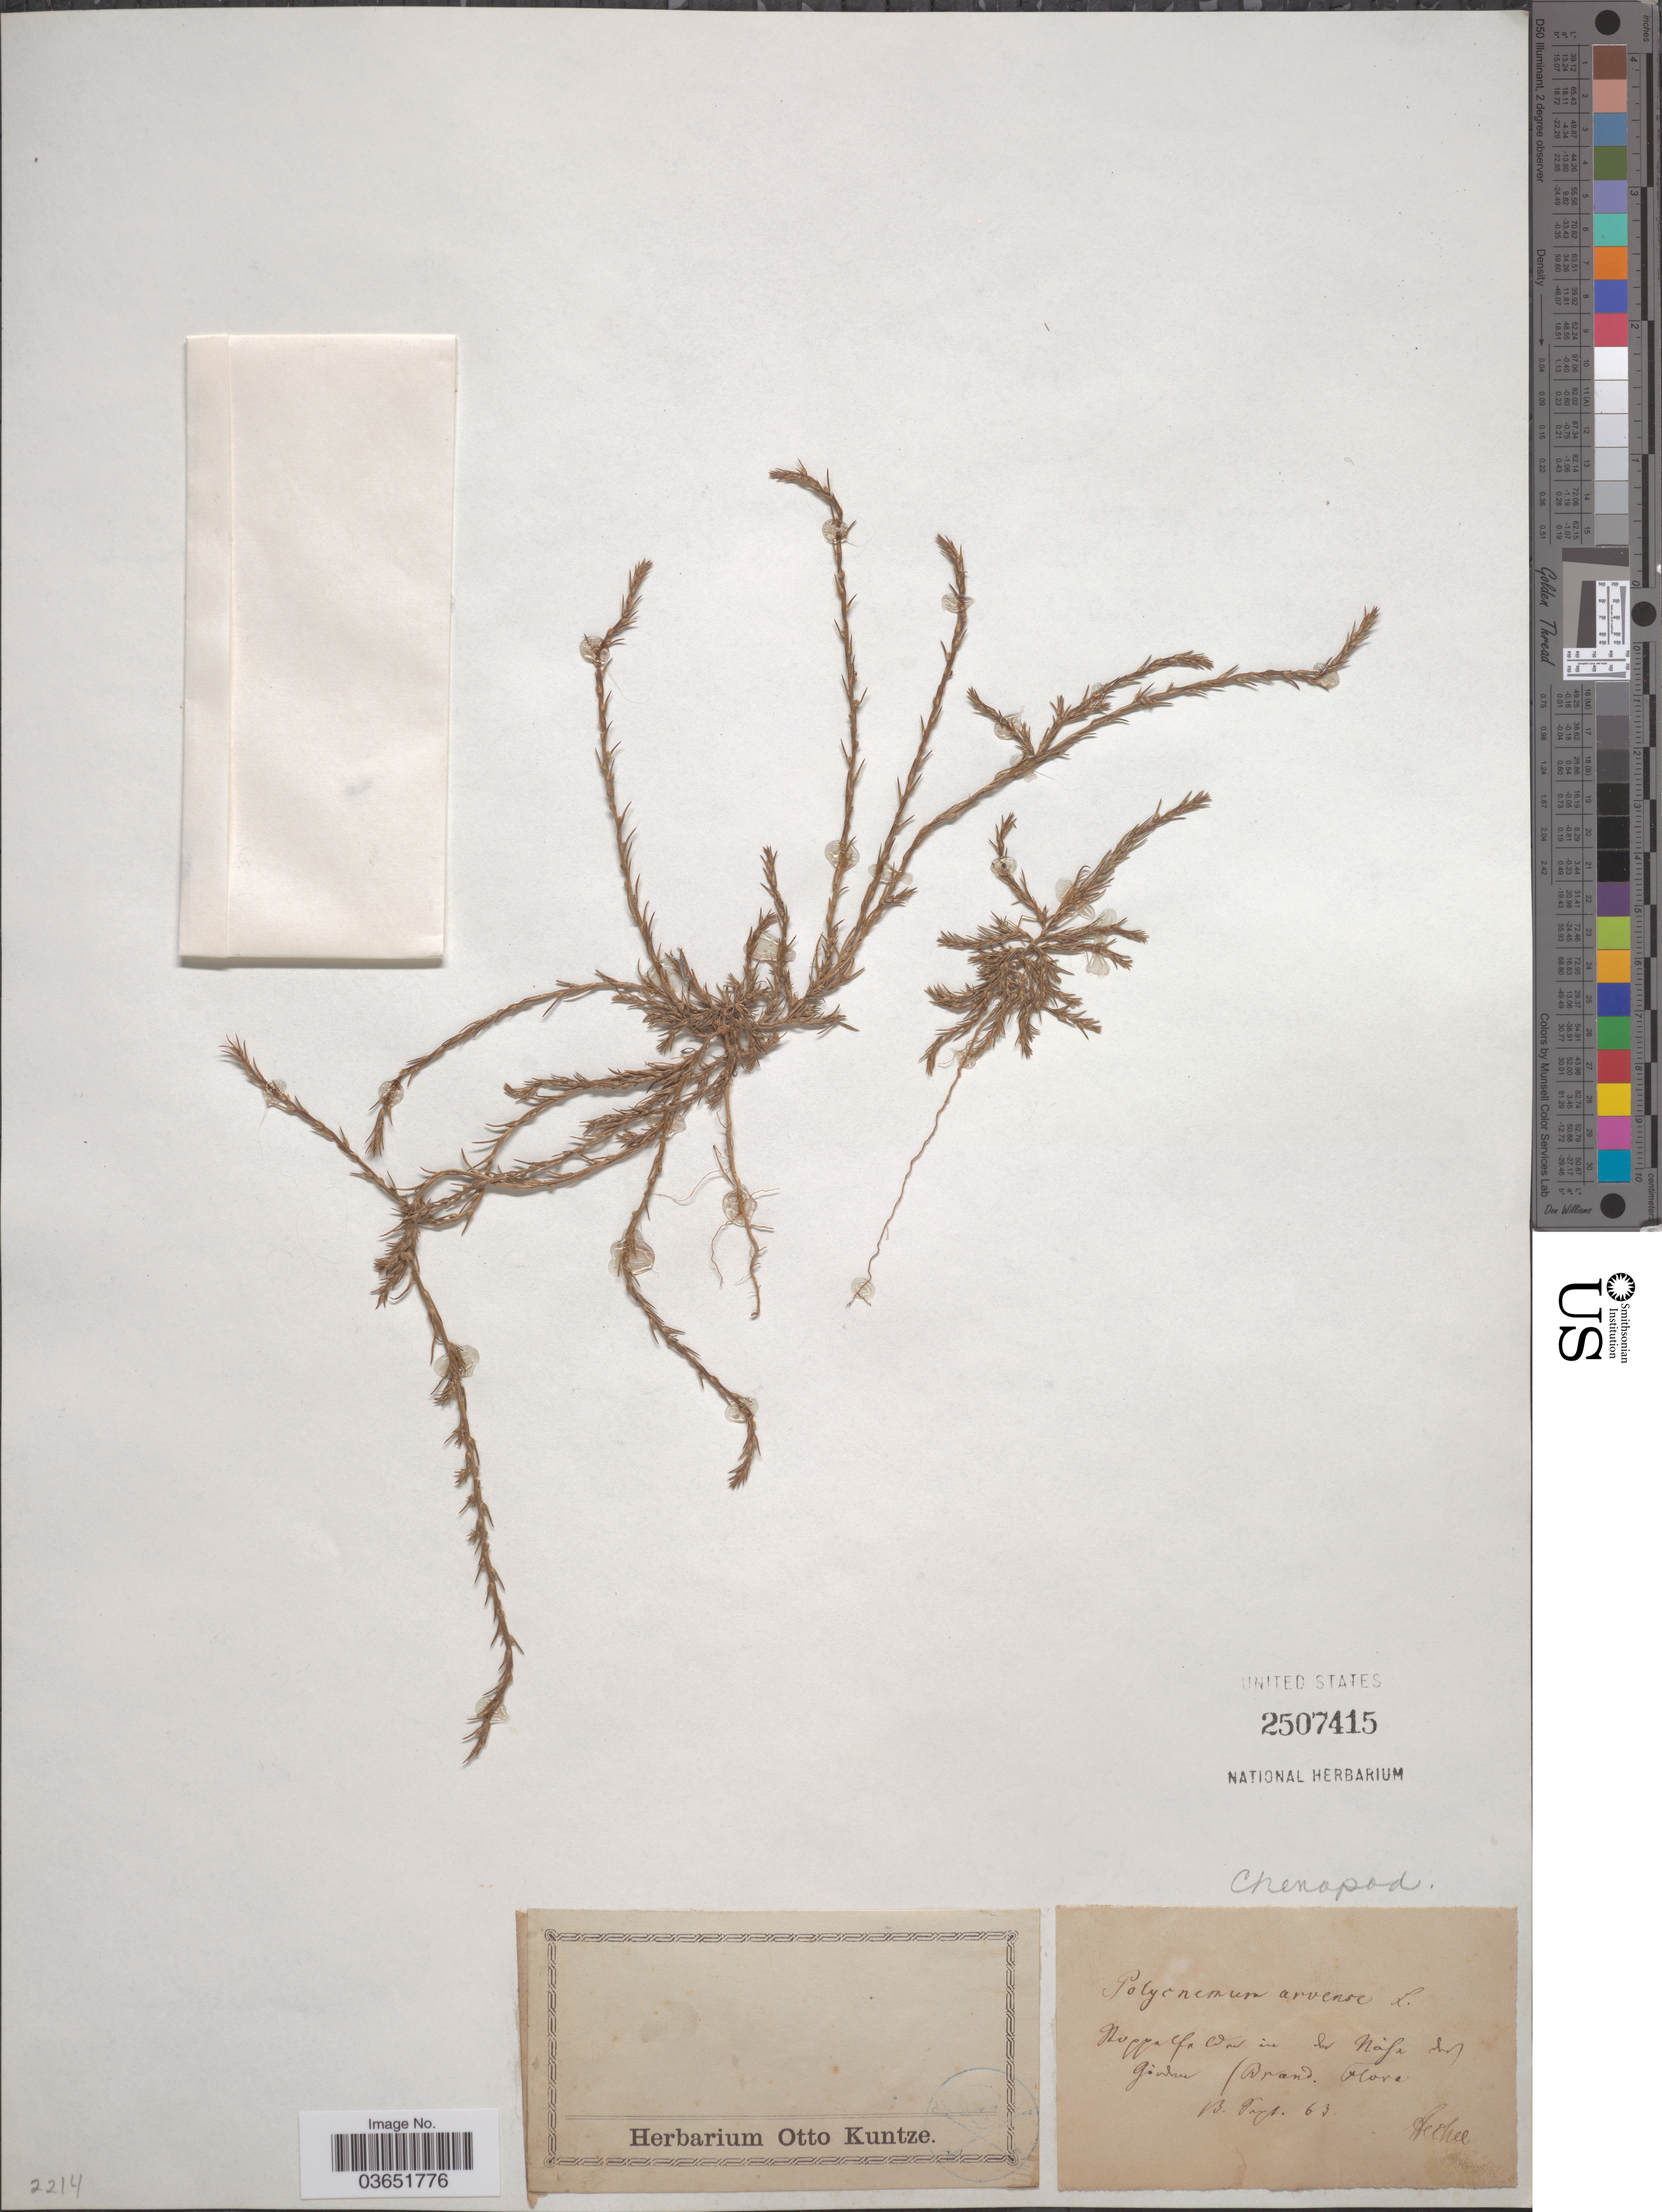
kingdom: Plantae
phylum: Tracheophyta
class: Magnoliopsida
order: Caryophyllales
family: Amaranthaceae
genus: Polycnemum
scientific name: Polycnemum arvense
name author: L.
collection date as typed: Transcribed d/m/y: 13/8/63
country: Germany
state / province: Brandenburg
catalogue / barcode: US 2507415